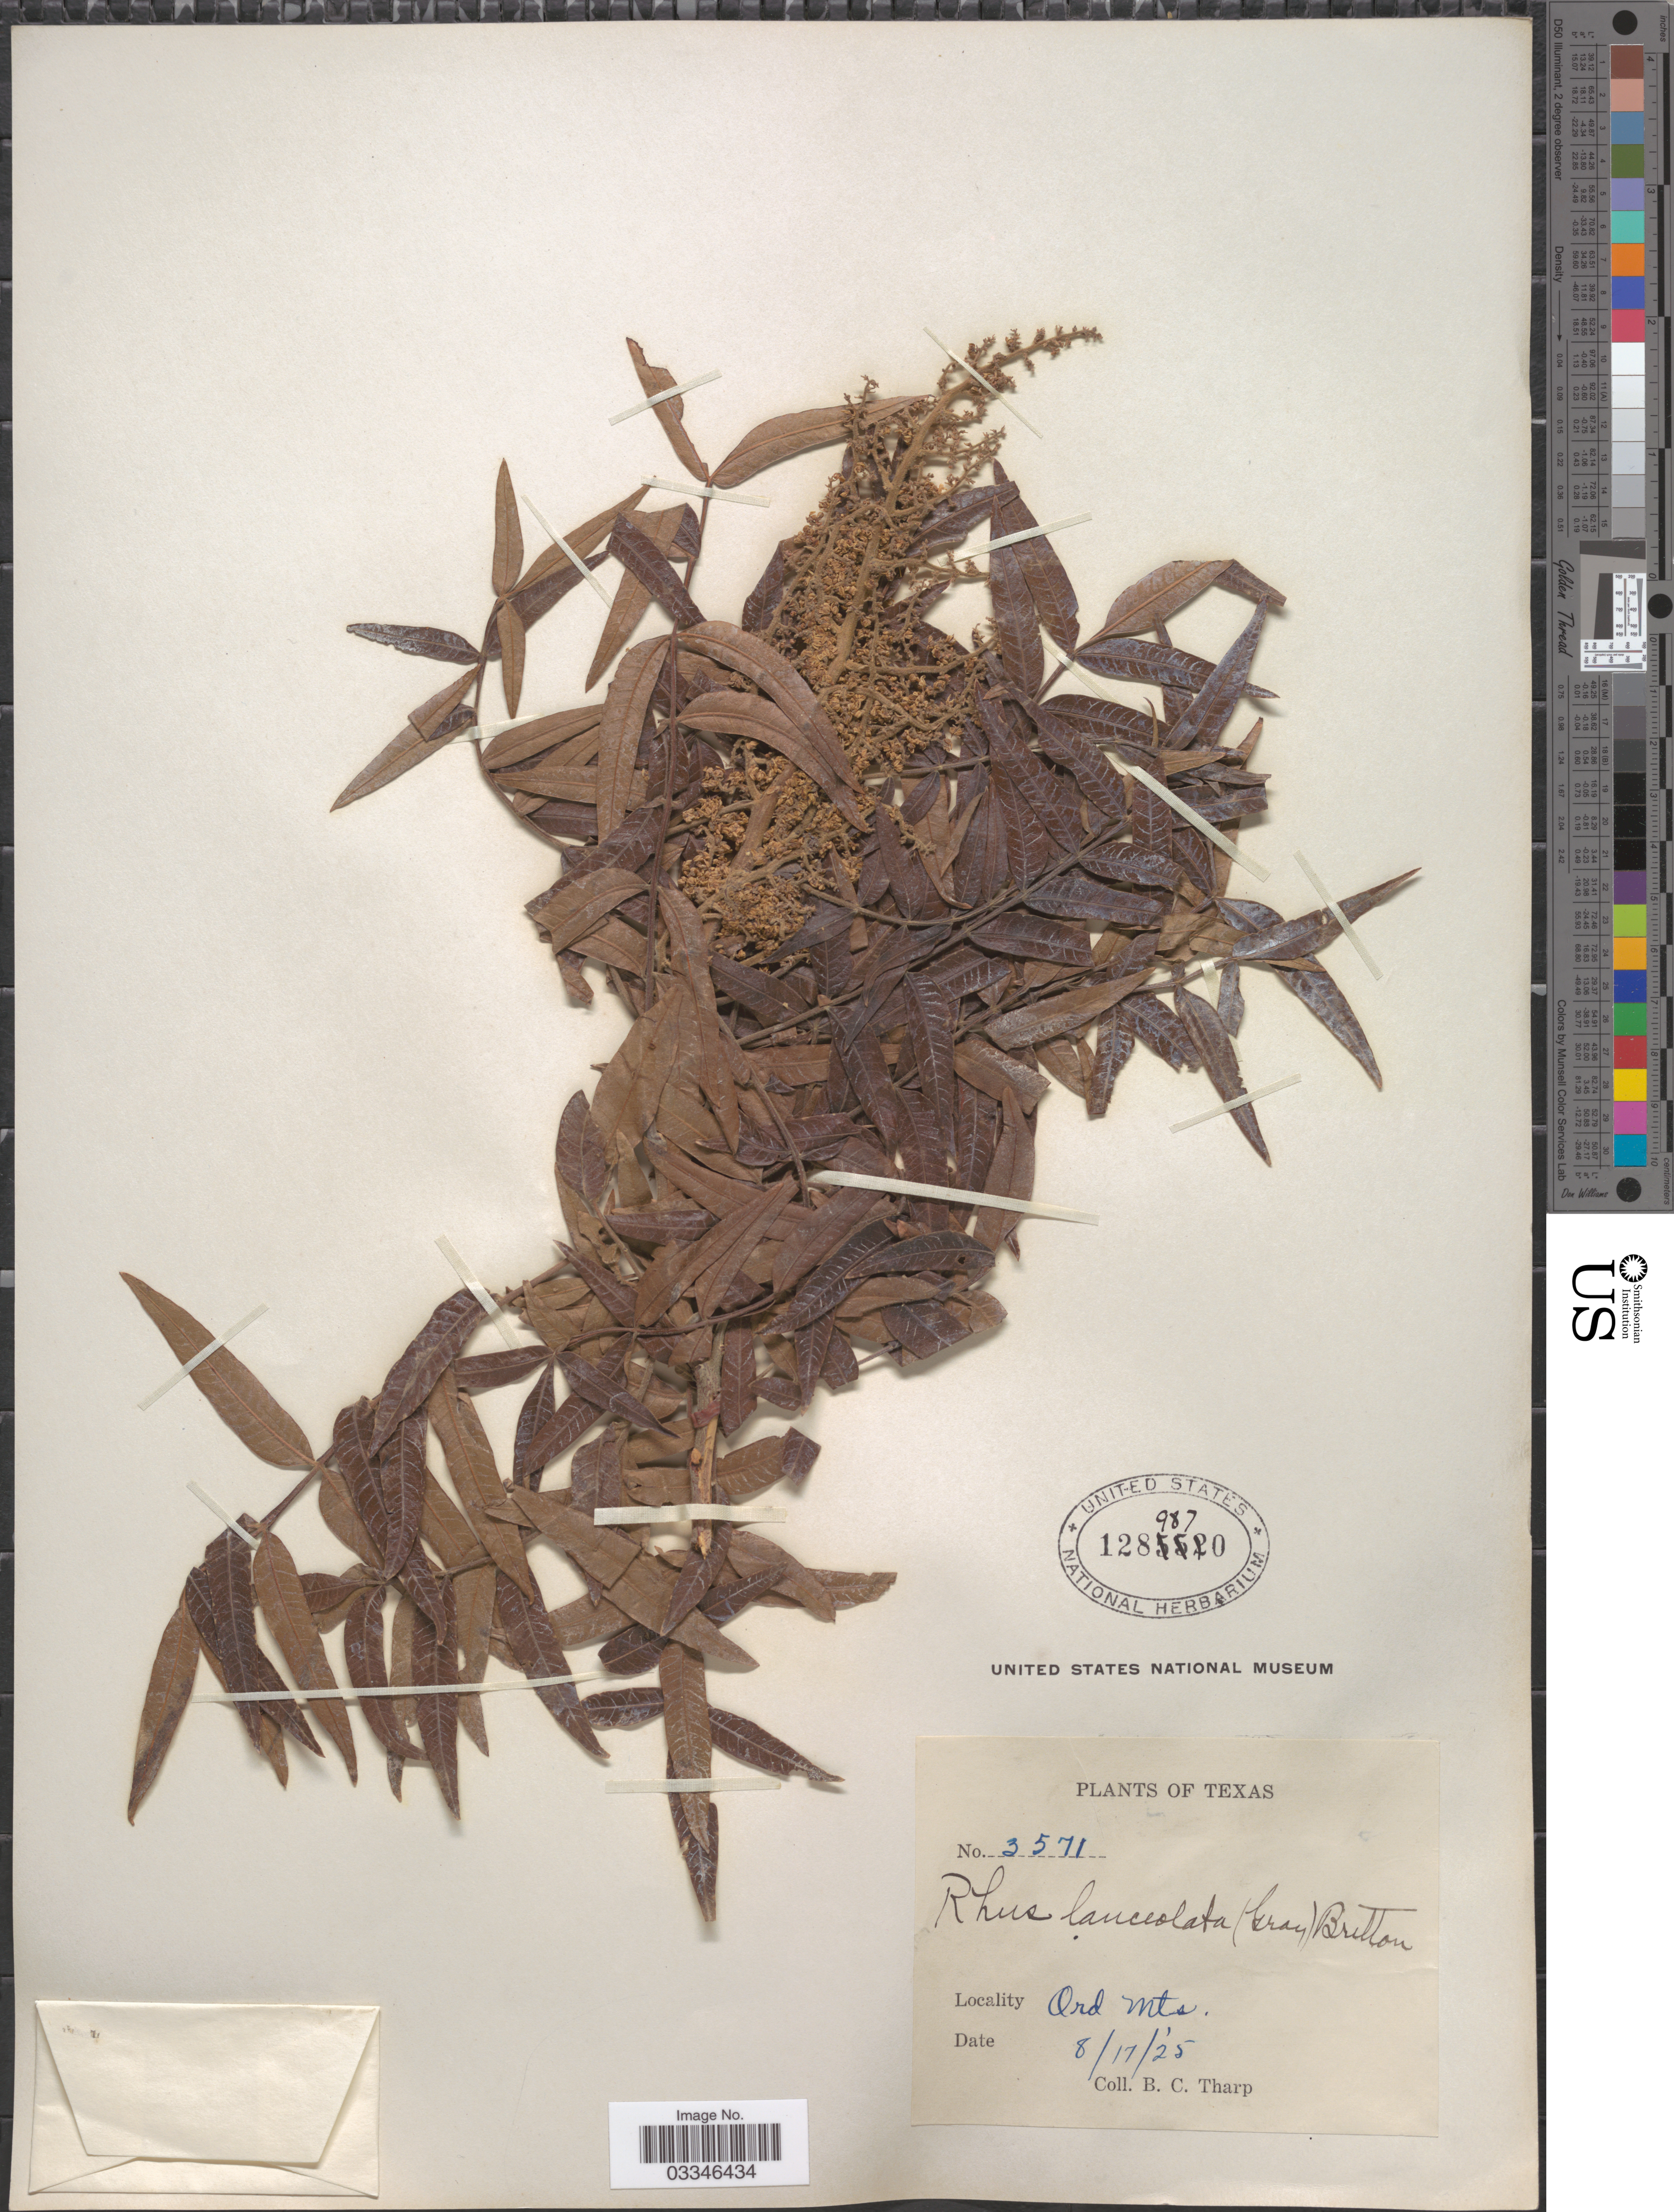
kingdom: Plantae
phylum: Tracheophyta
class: Magnoliopsida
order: Sapindales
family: Anacardiaceae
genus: Rhus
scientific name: Rhus lanceolata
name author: (A. Gray) Britton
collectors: B. C. Tharp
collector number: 3571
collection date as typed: Transcribed d/m/y: 17/8/25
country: United States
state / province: Texas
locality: Ord Mts.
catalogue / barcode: US 1289870